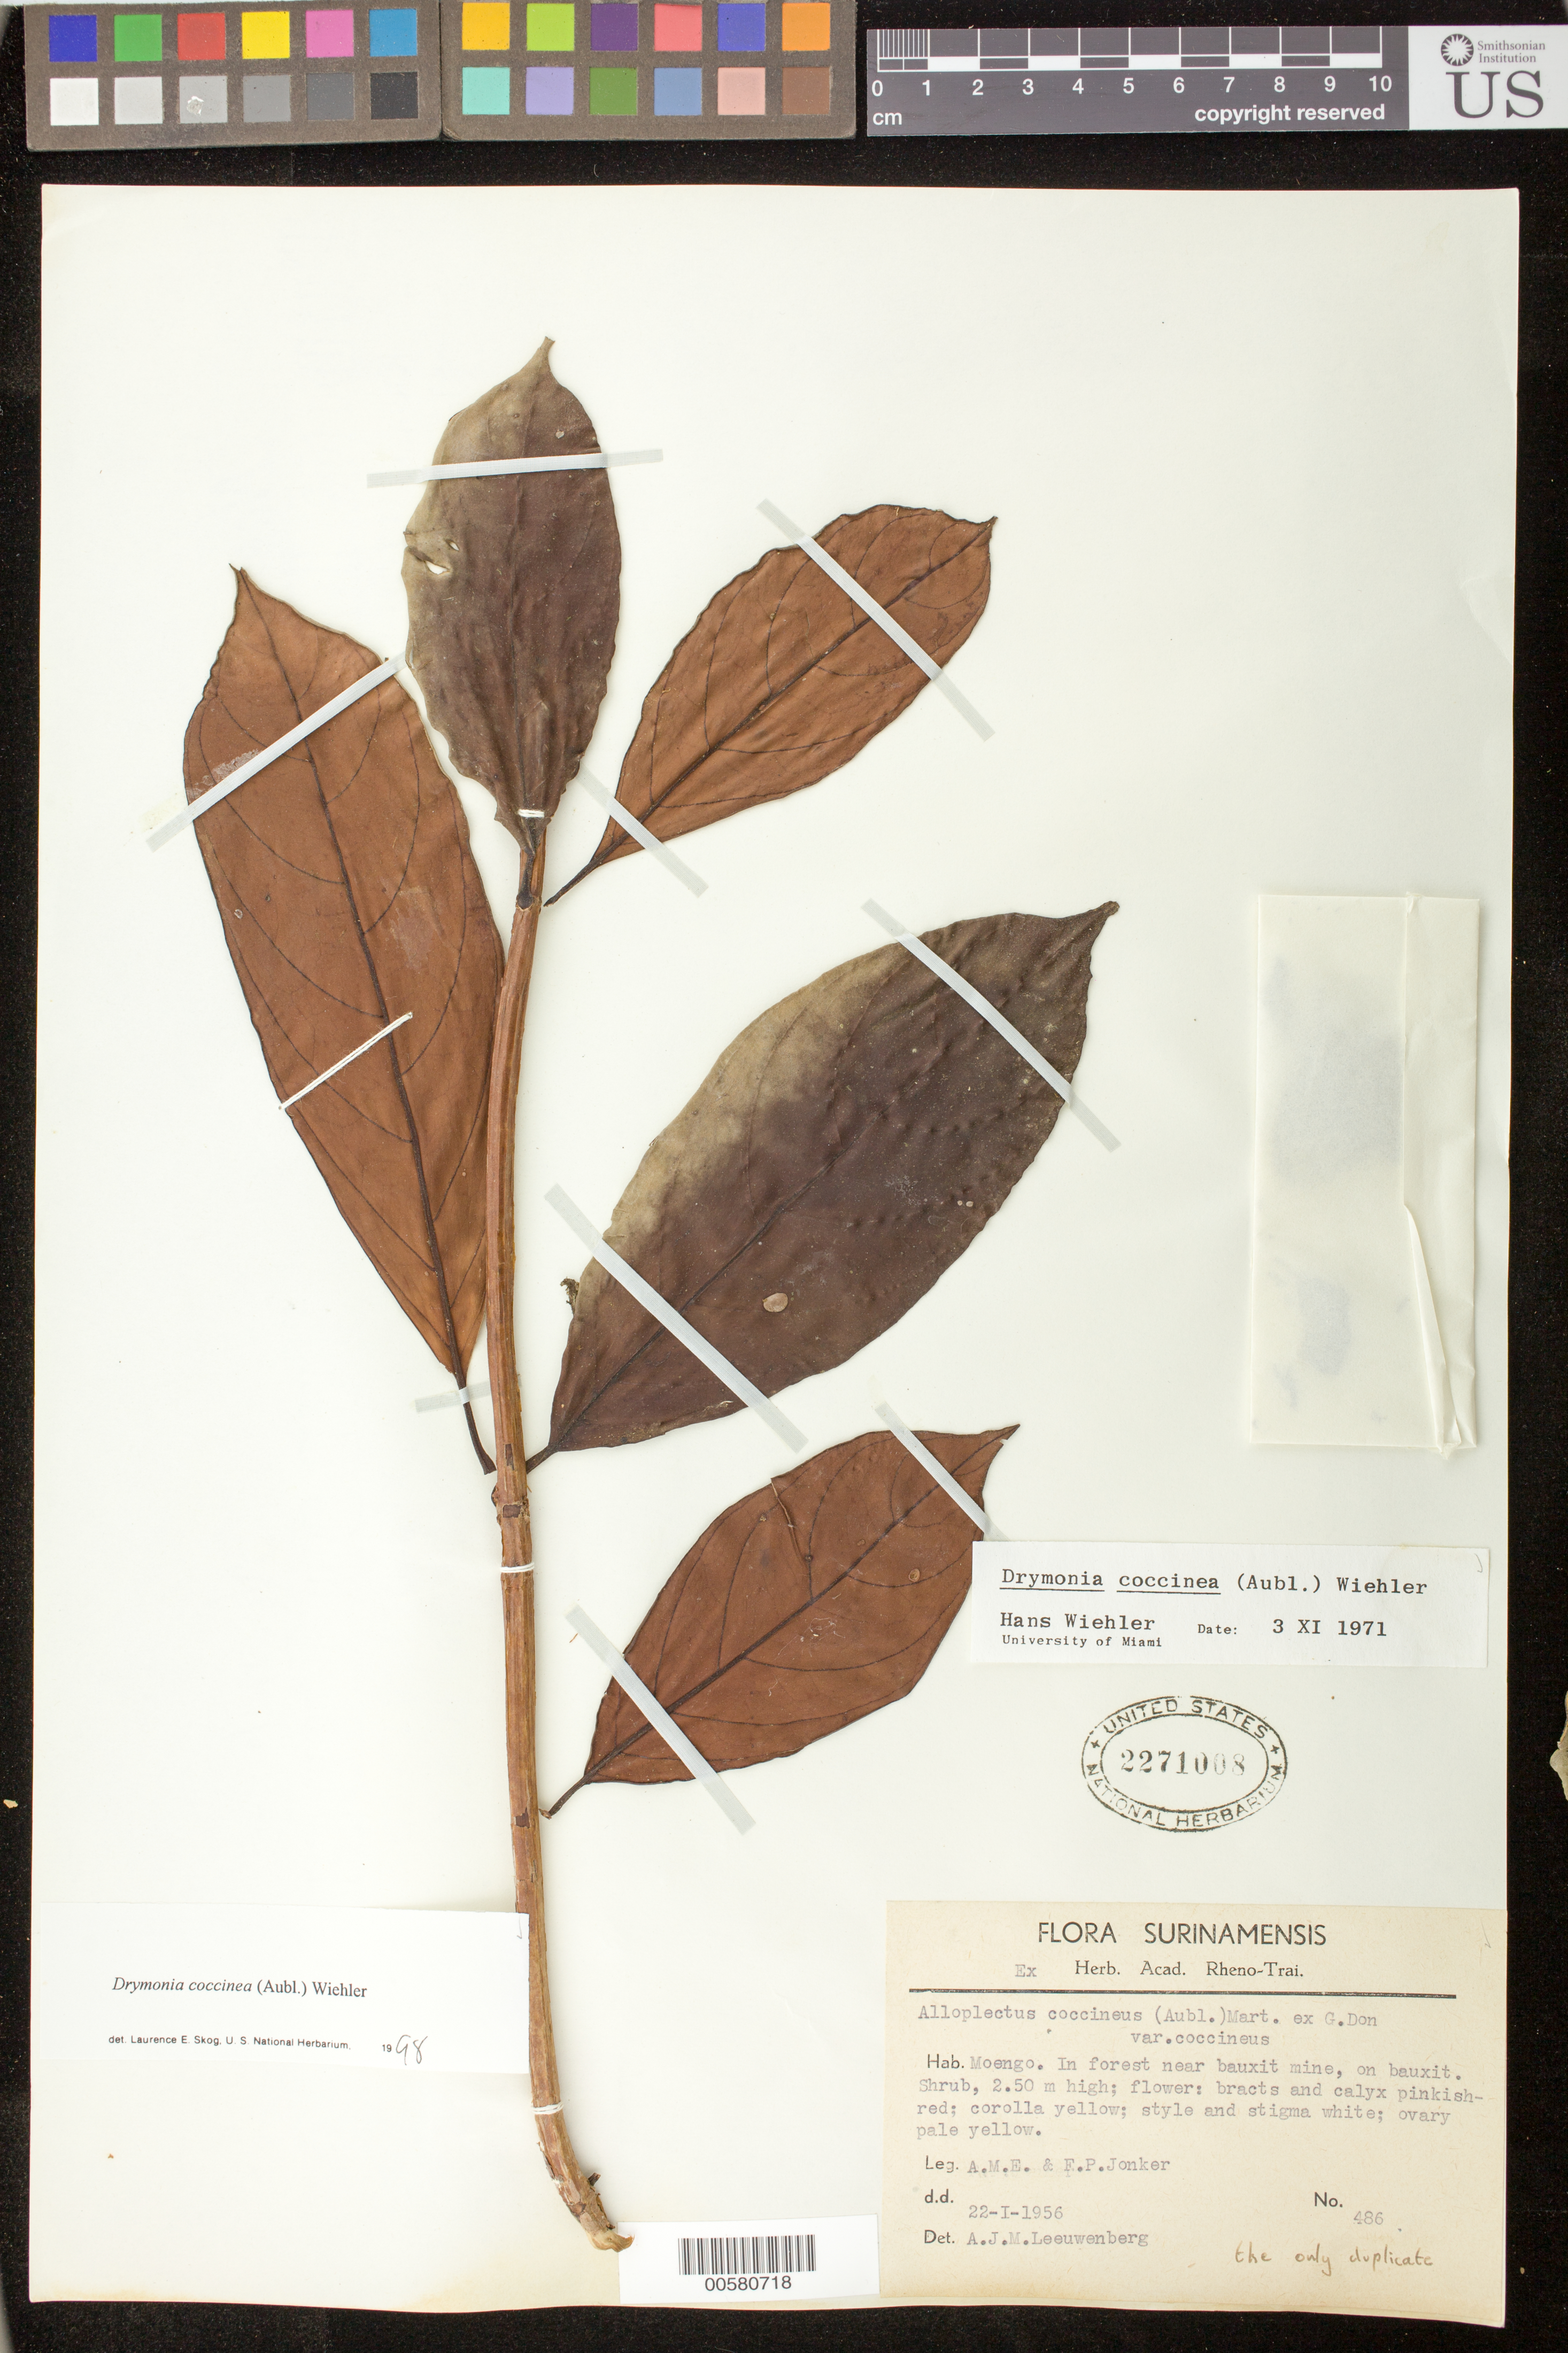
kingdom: Plantae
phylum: Tracheophyta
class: Magnoliopsida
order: Lamiales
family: Gesneriaceae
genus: Drymonia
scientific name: Drymonia coccinea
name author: (Aubl.) Wiehler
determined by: Skog, Laurence E.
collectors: A. M. Jonker & F. P. Jonker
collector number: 486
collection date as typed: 22 Jan 1956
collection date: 1956-01-22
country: Suriname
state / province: Marowijne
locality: Moengo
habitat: In forest near bauxite mine, on bauxite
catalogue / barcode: US 2271008